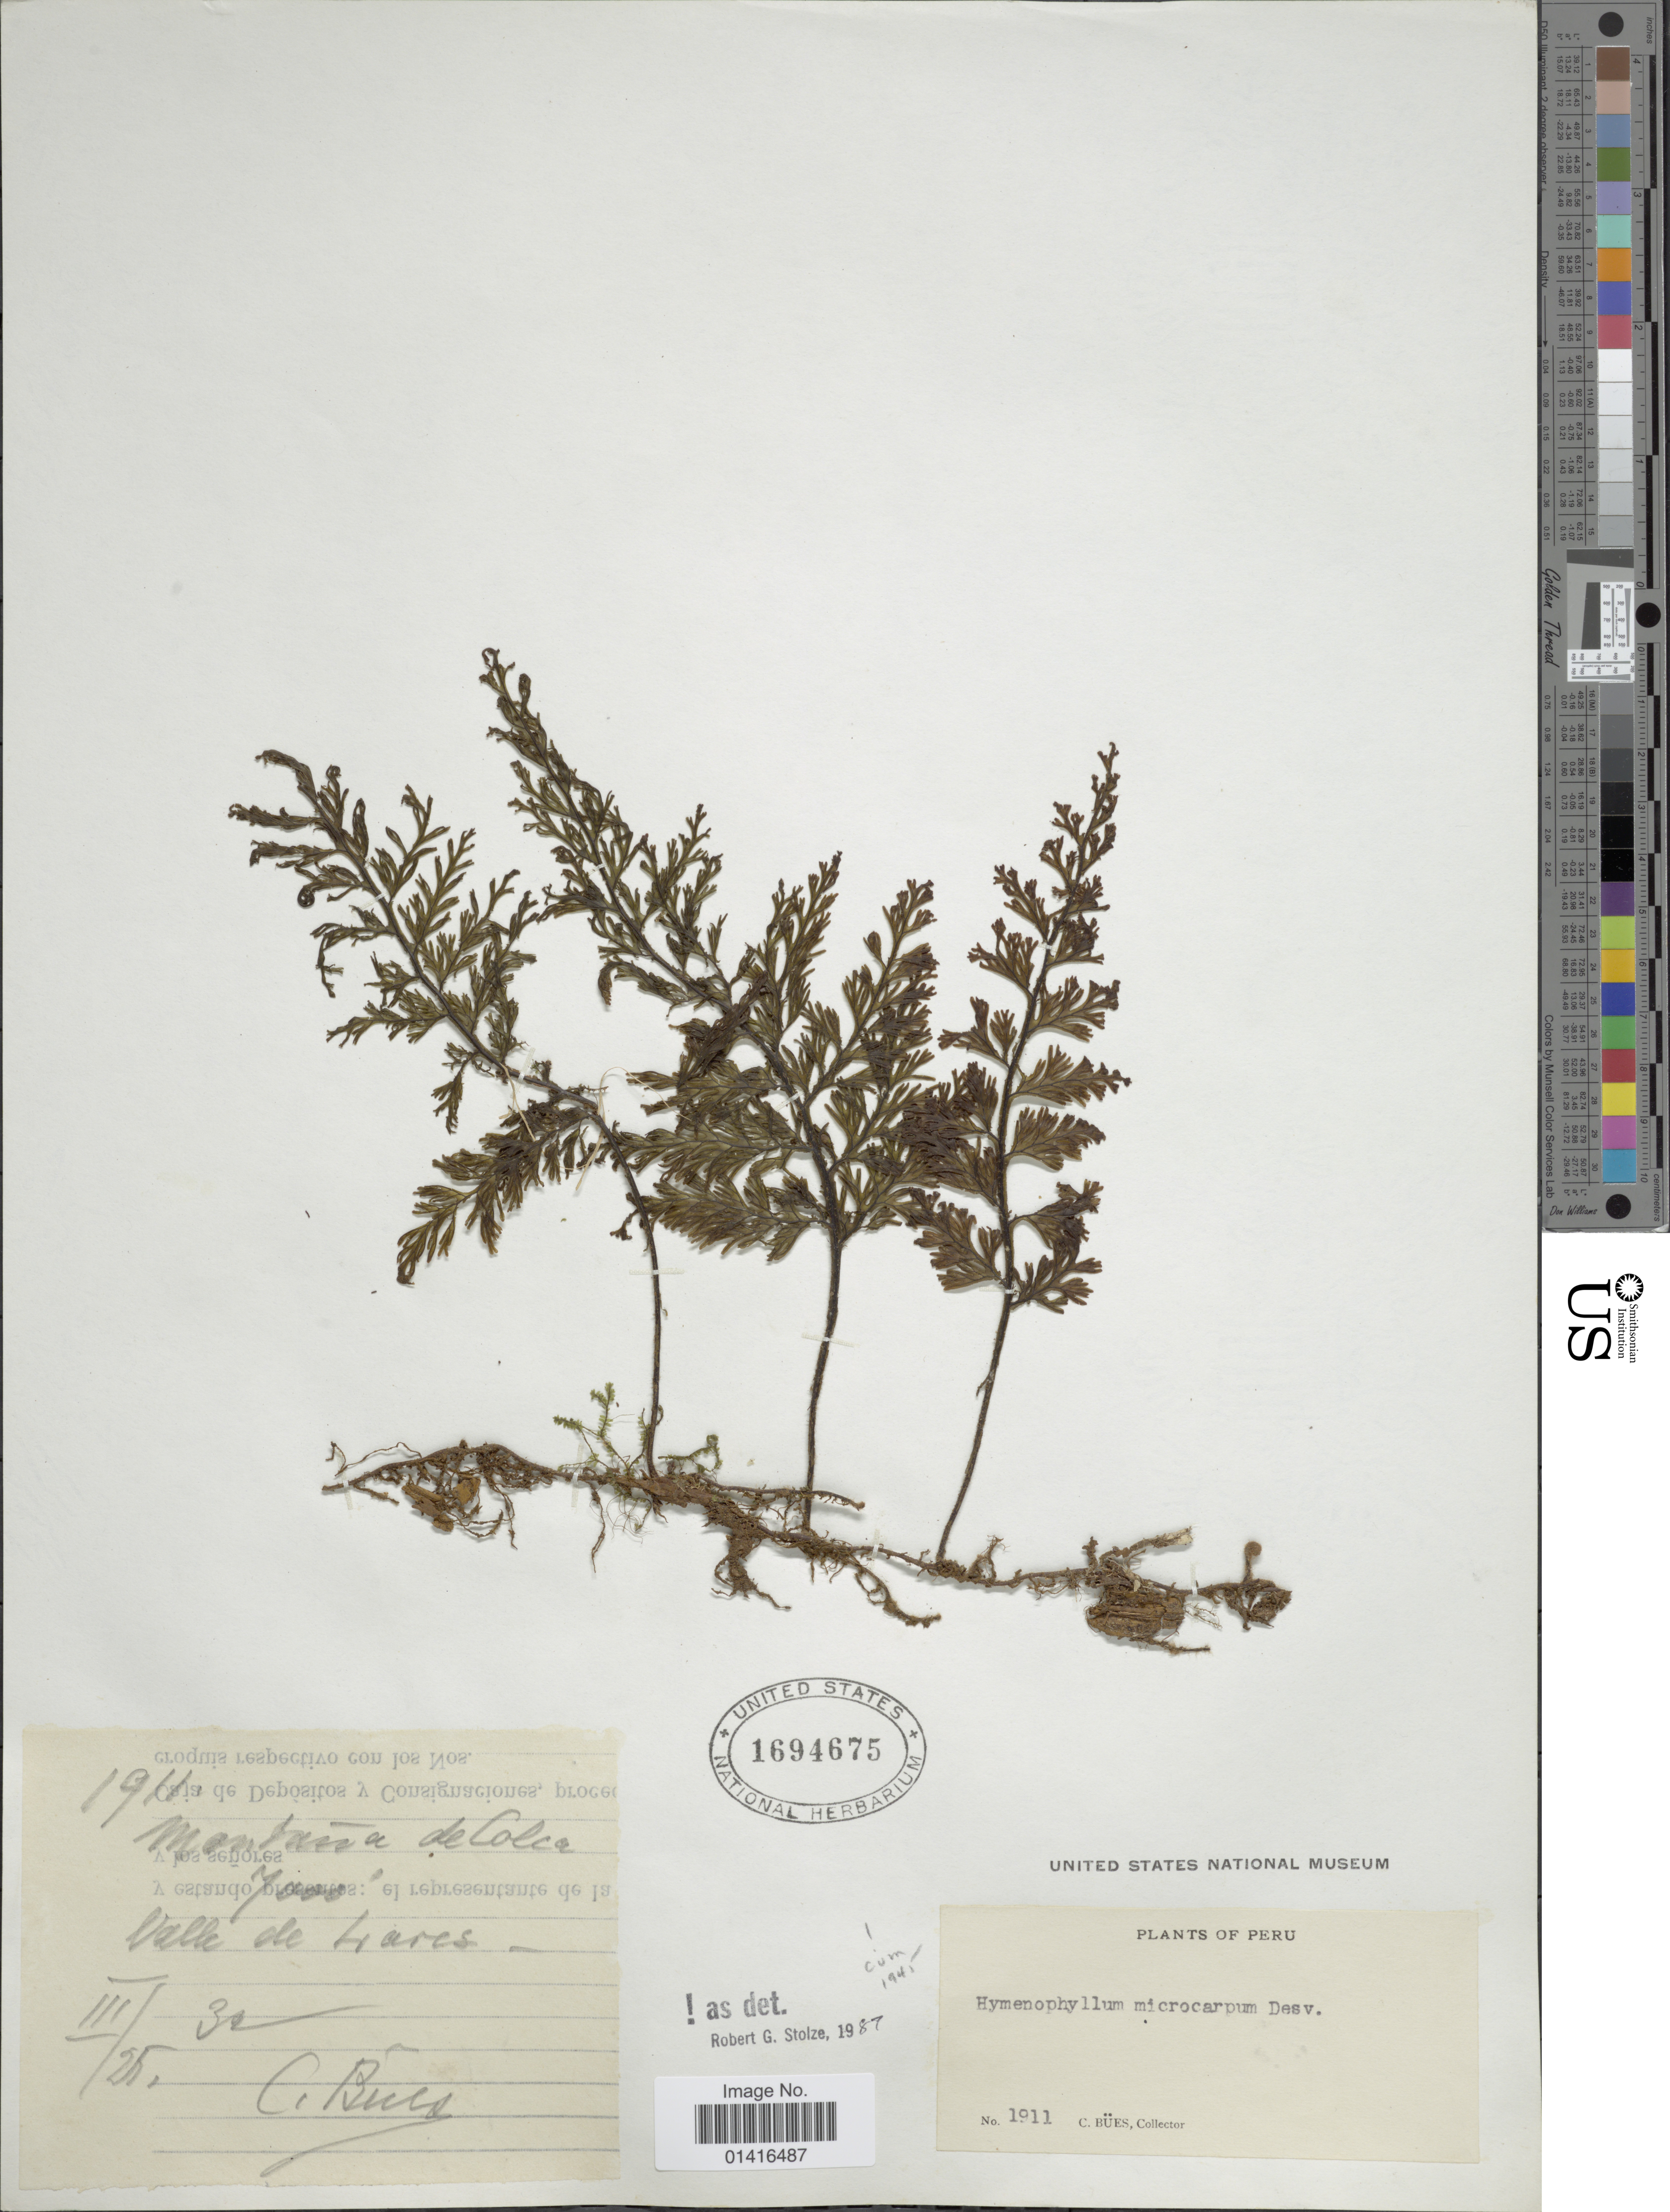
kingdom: Plantae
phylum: Tracheophyta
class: Polypodiopsida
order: Hymenophyllales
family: Hymenophyllaceae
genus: Hymenophyllum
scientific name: Hymenophyllum microcarpum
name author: (Desv.) Lellinger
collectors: C. Bues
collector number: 1911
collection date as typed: Transcribed d/m/y: 25/3/32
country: Peru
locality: Montaña de Colca. Valle de Lares.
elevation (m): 2134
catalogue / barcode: US 1694675